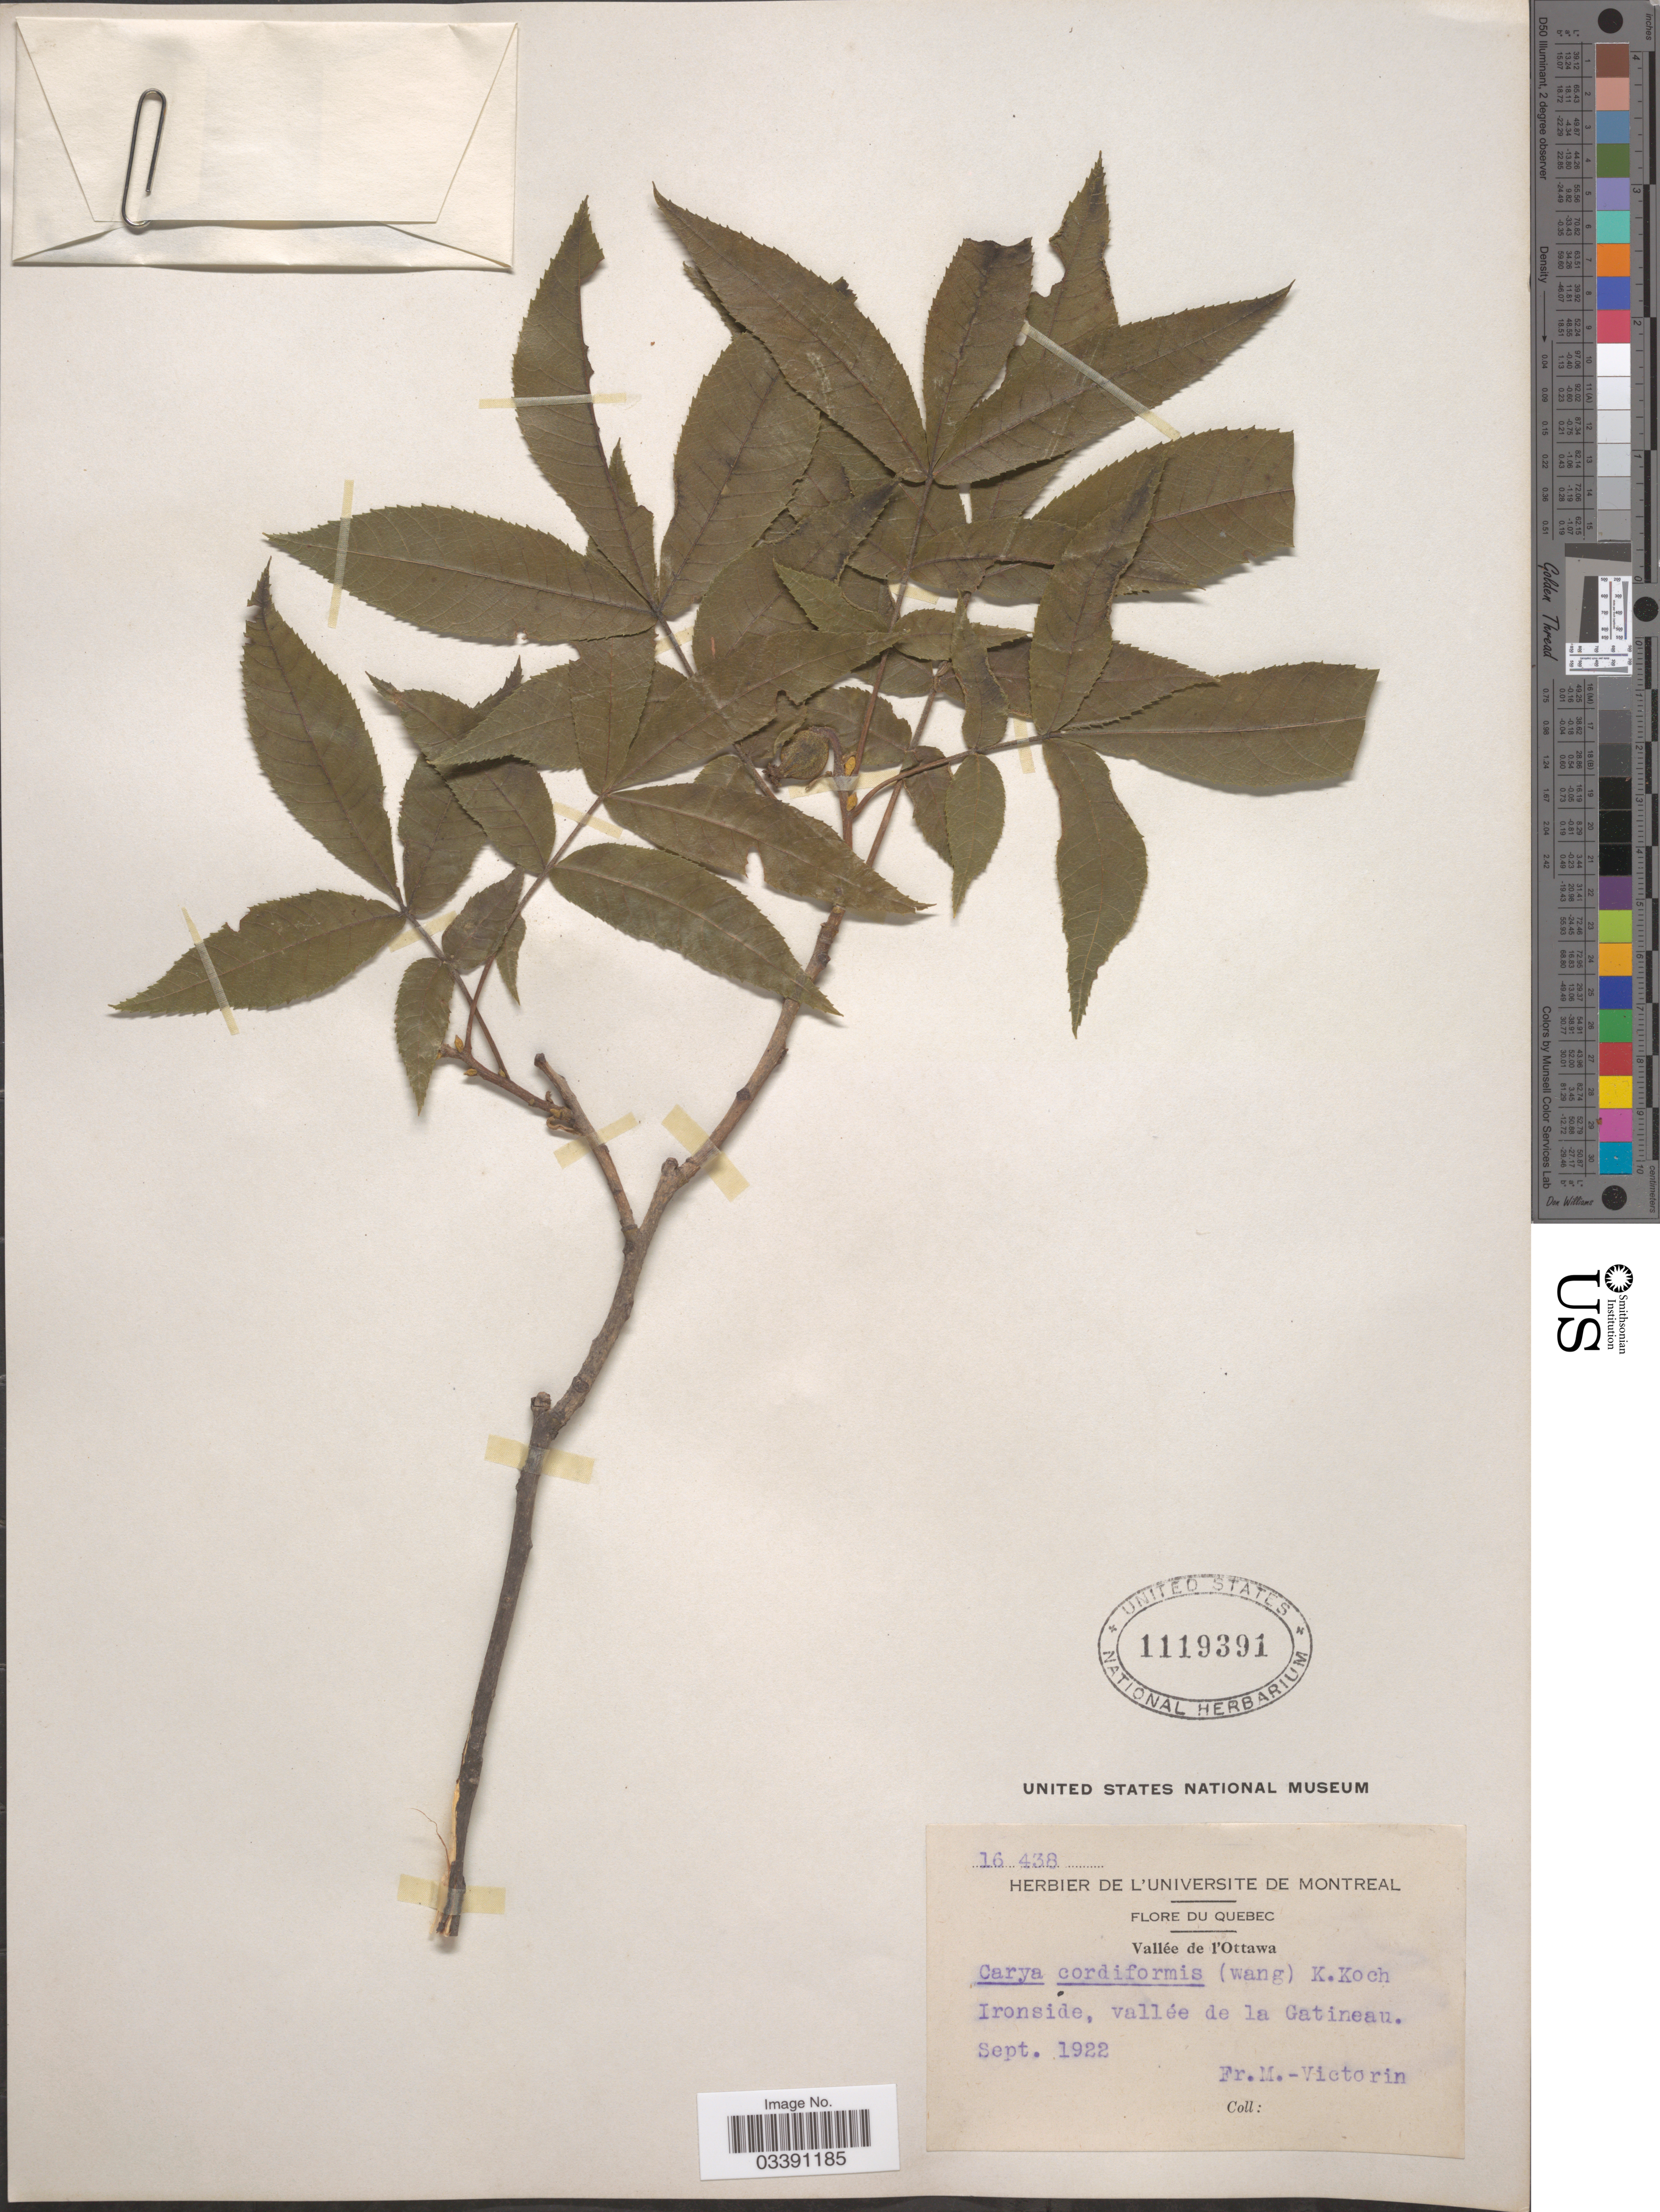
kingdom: Plantae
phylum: Tracheophyta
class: Magnoliopsida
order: Fagales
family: Juglandaceae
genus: Carya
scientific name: Carya cordiformis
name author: (Wangenh.) K. Koch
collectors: F. Marie-Victorin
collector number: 16438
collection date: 1922-09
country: Canada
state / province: Quebec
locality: Vallée de l'Ottawa. Ironside, vallée de la Gatineau.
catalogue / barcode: US 1119391